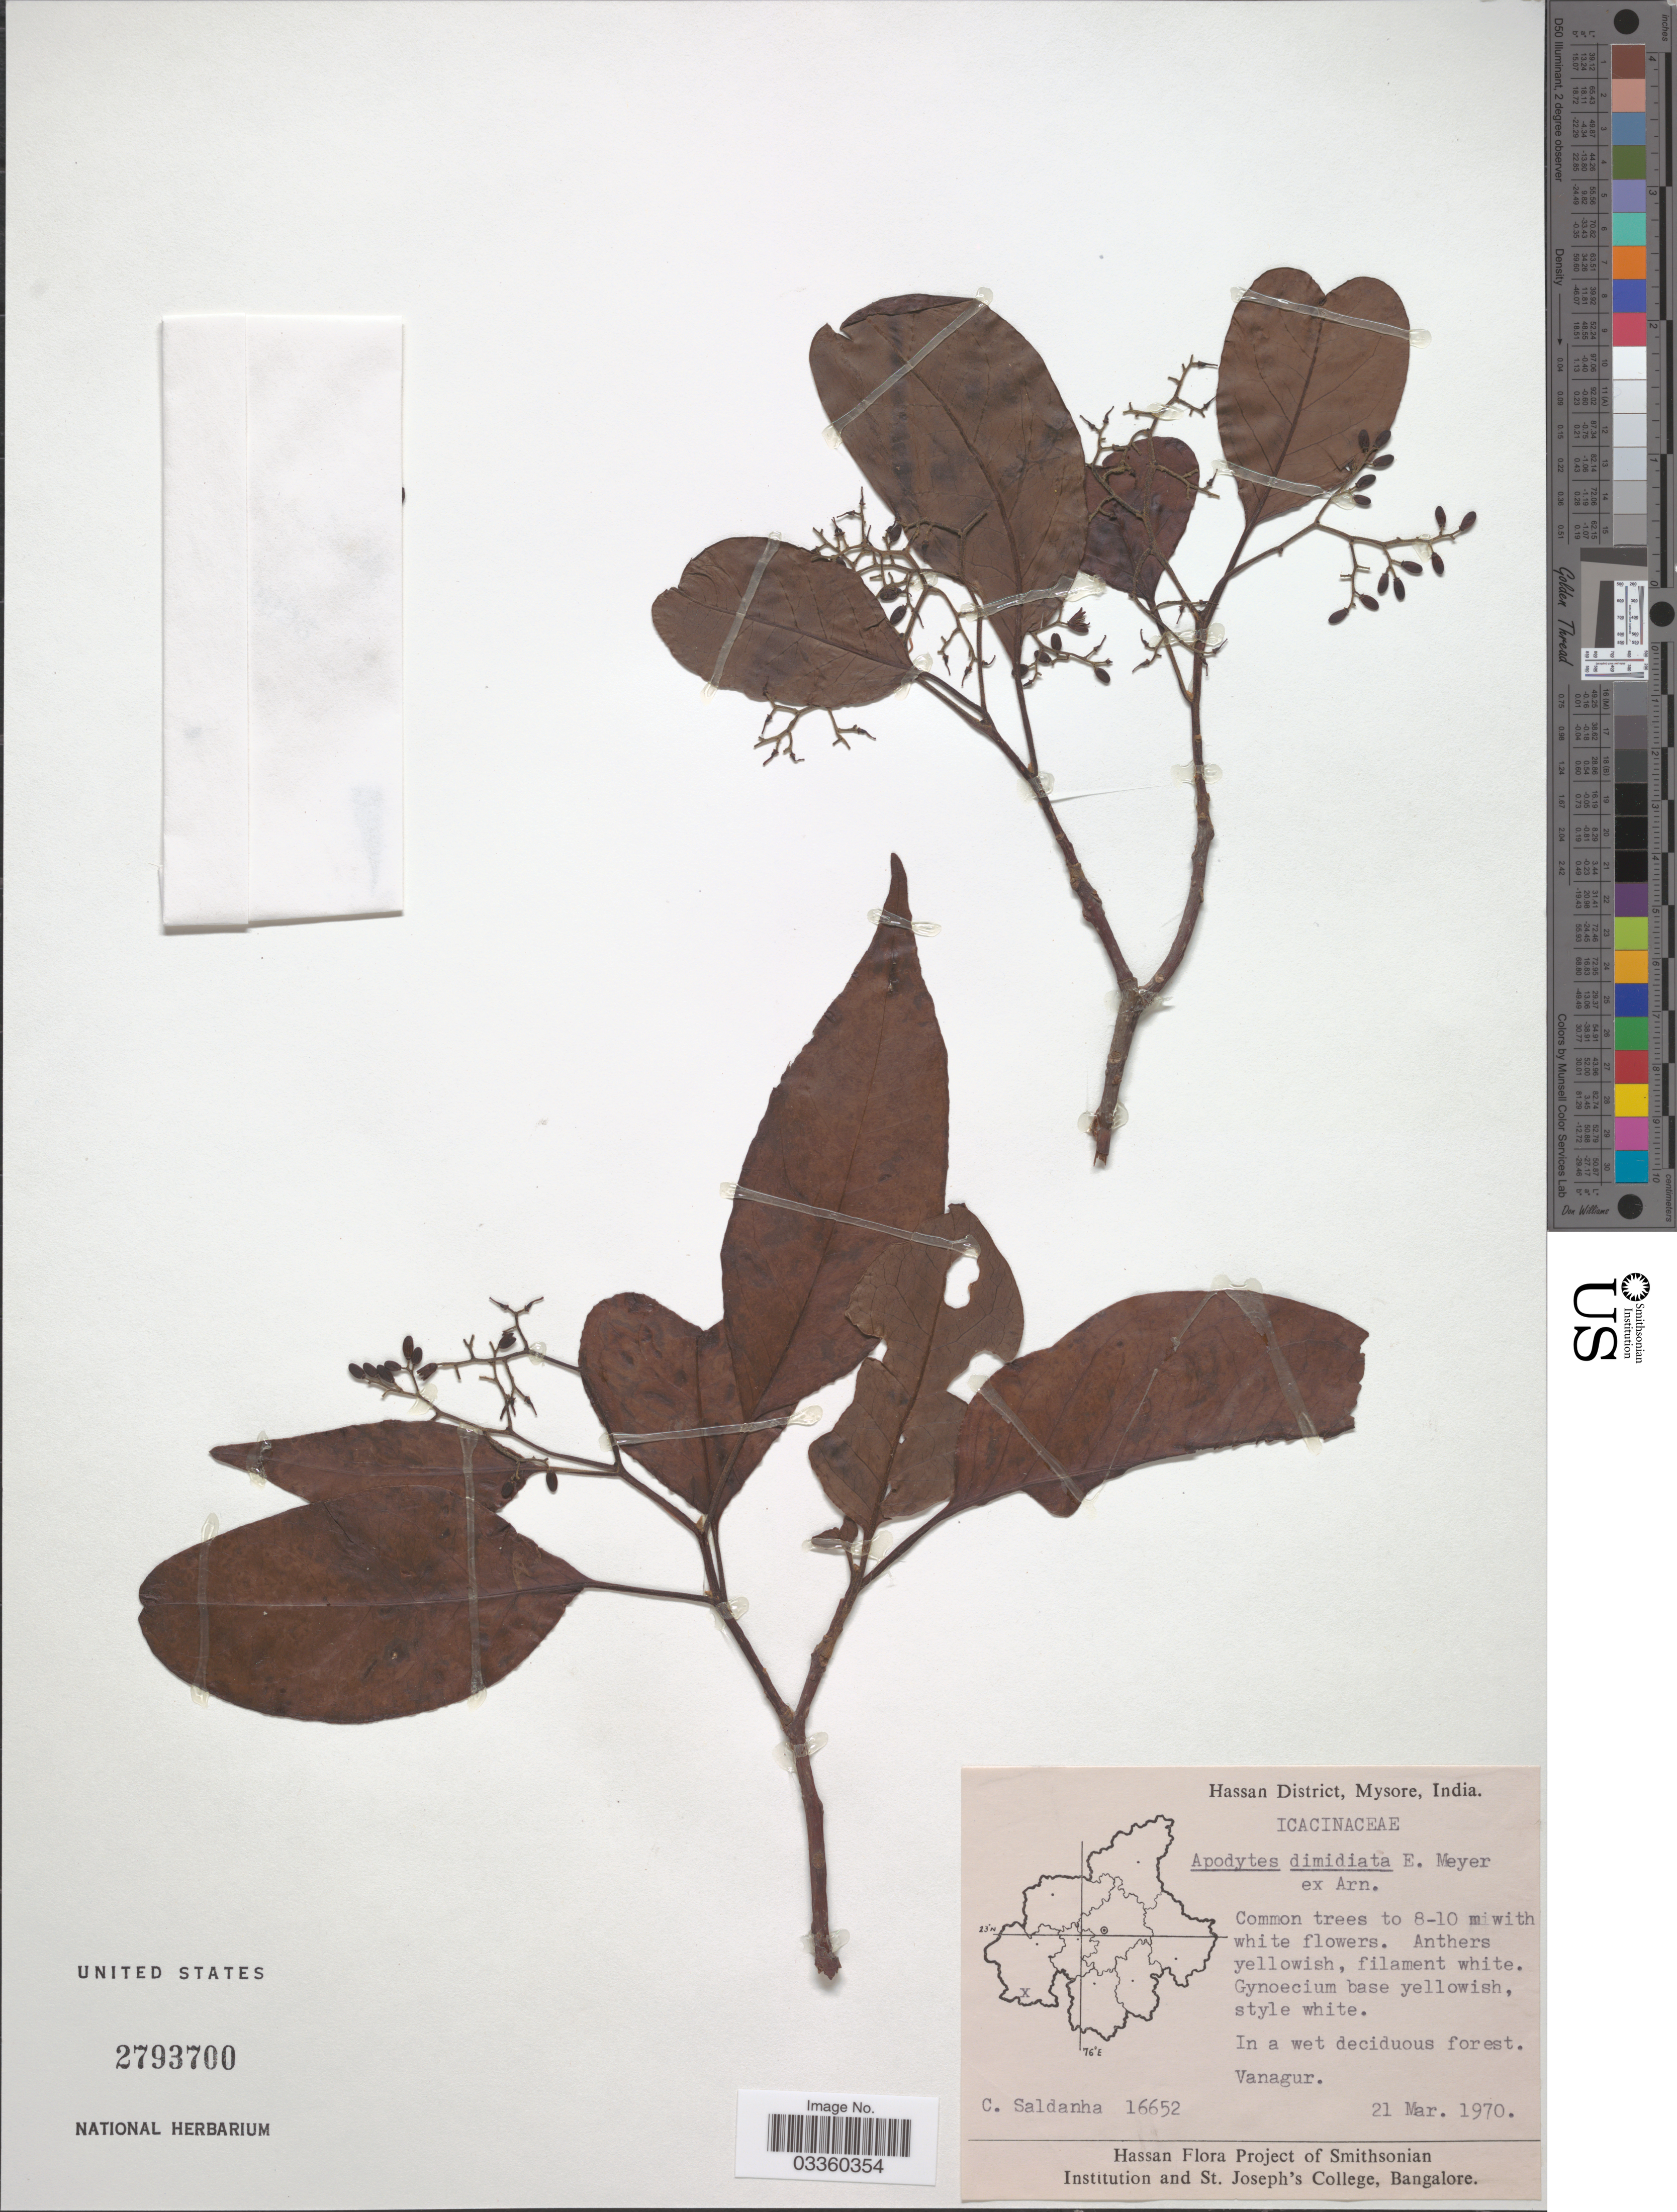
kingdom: Plantae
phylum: Tracheophyta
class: Magnoliopsida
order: Metteniusales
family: Metteniusaceae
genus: Apodytes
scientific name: Apodytes dimidiata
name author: E. Mey. ex Arn.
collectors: C. Saldanha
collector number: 16652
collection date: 1970-03-21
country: India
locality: Hassan District. Mysore. Vanagur.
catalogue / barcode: US 2793700